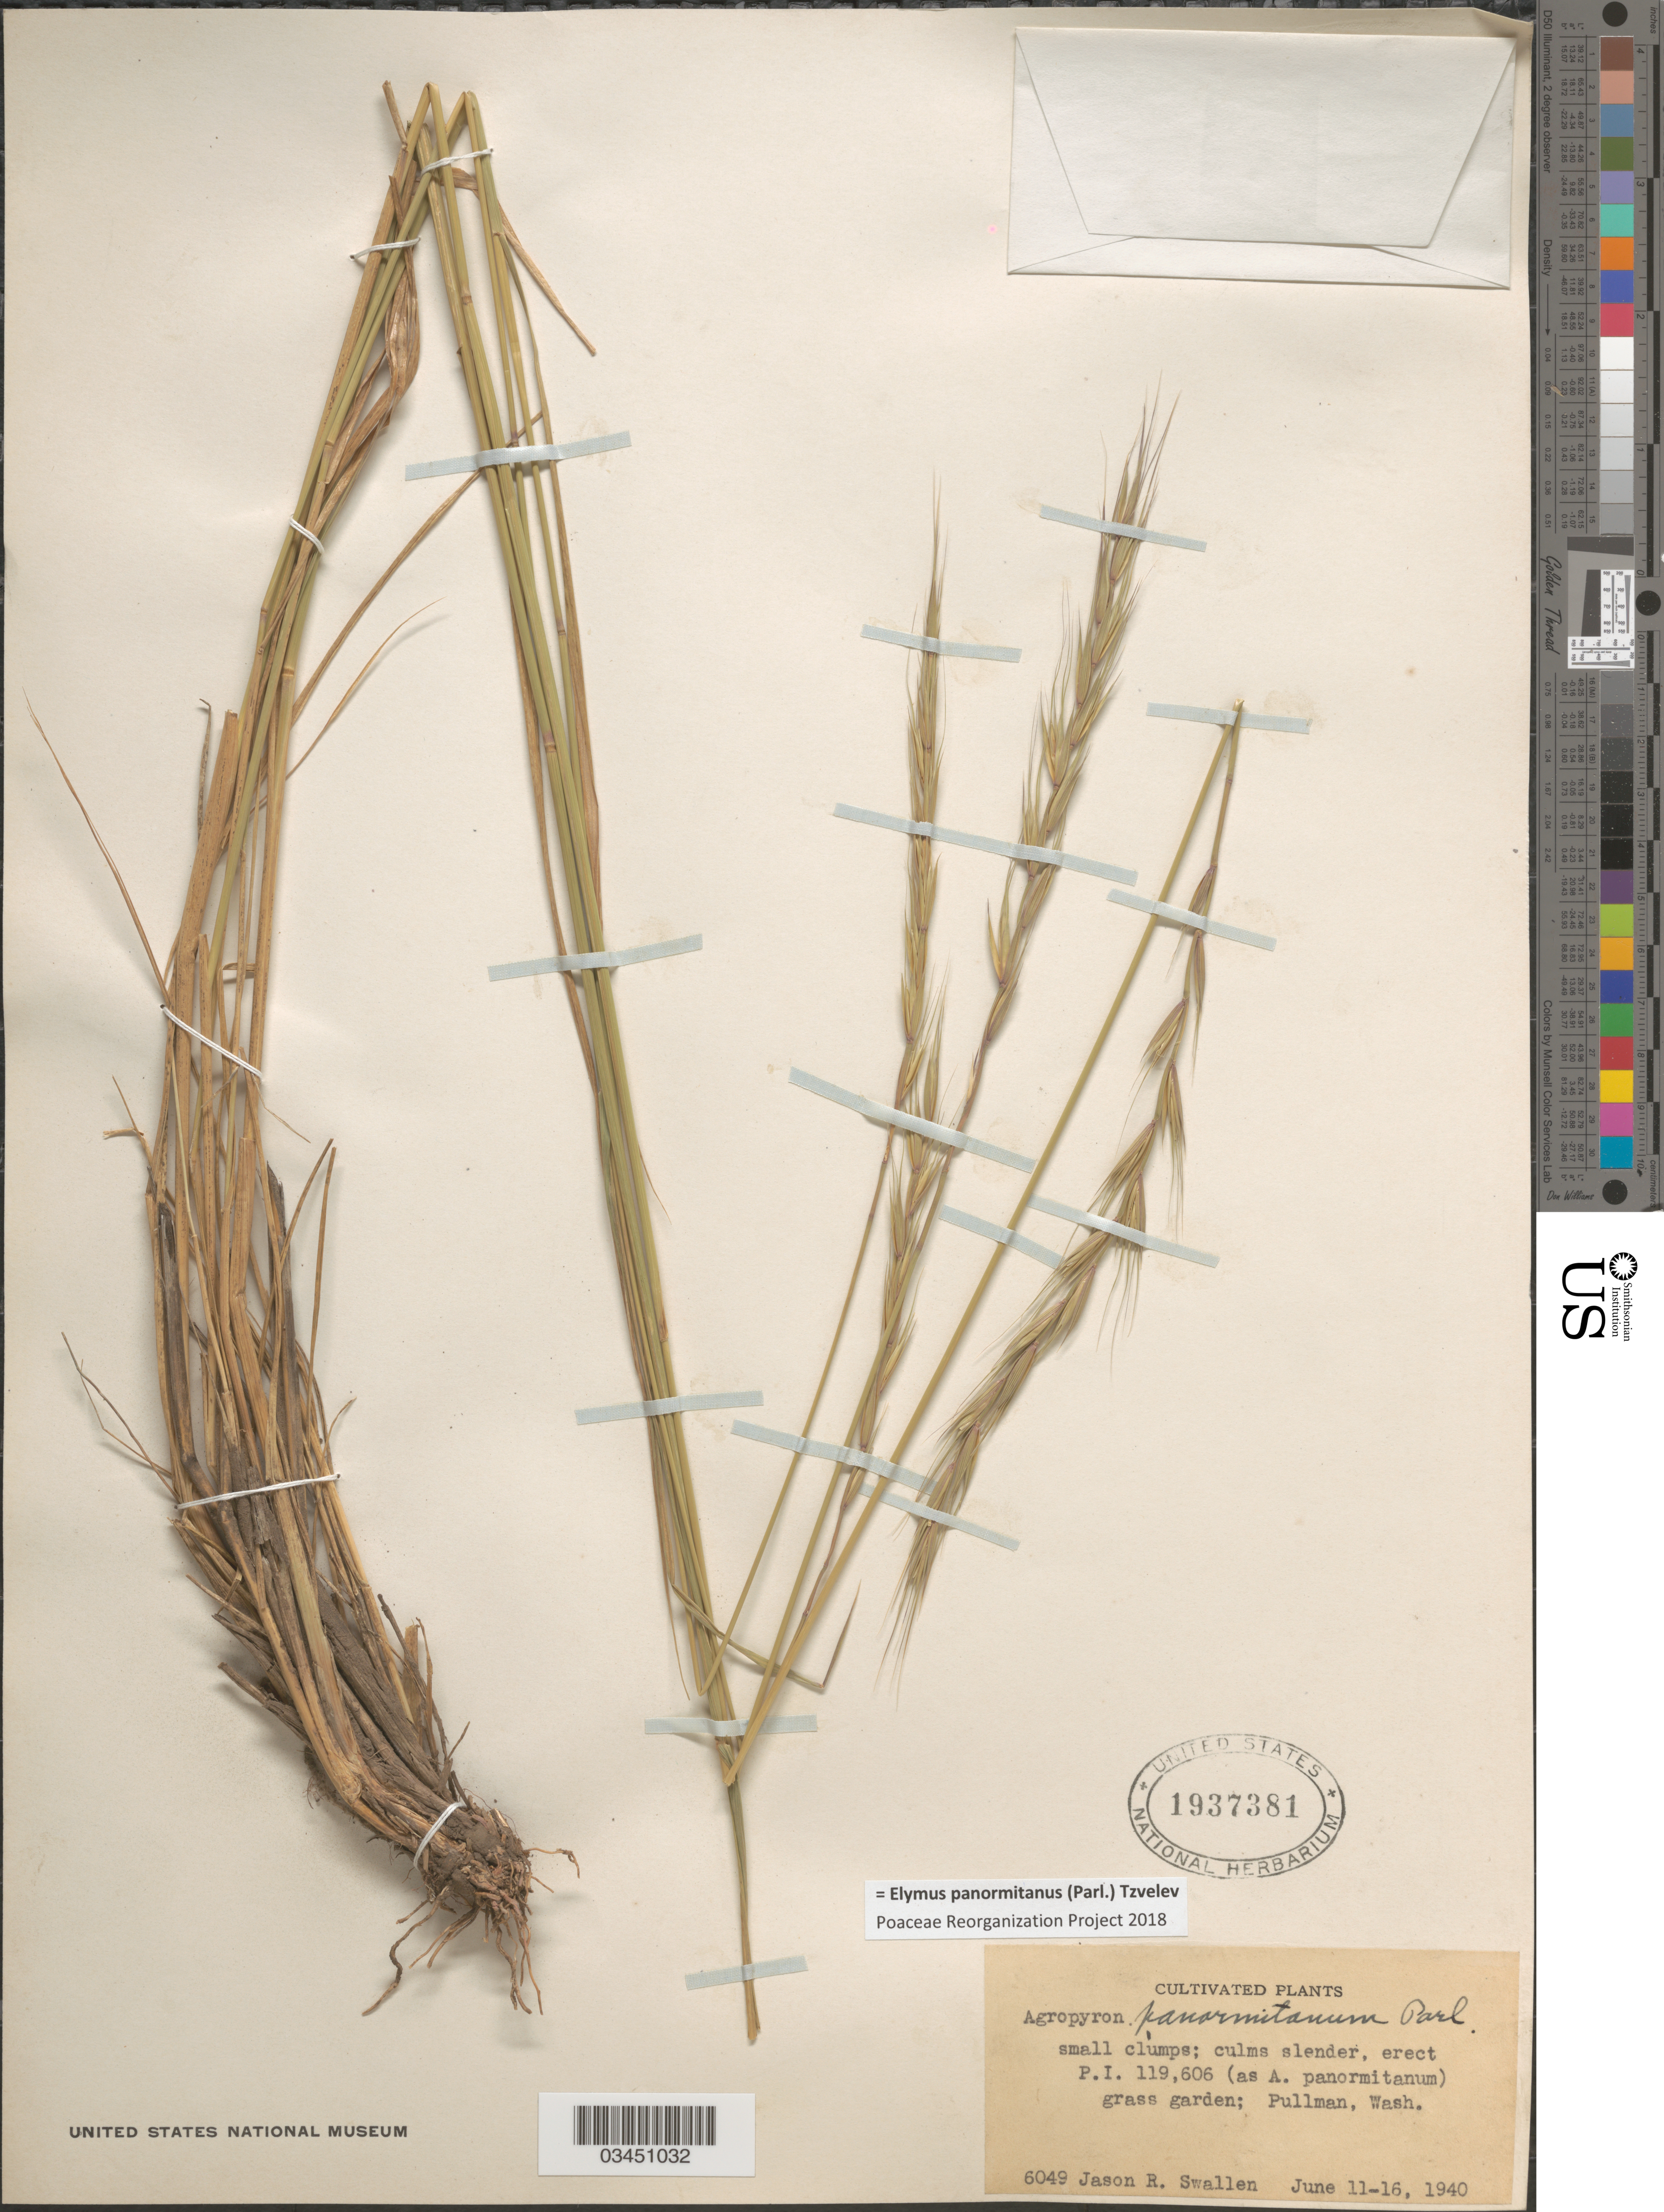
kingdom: Plantae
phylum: Tracheophyta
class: Liliopsida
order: Poales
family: Poaceae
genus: Elymus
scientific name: Elymus panormitanus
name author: (Parl.) Tzvelev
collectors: J. R. Swallen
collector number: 6049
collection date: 1940-06-11/1940-06-16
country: United States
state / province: Washington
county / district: Whitman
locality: Grass garden; Pullman.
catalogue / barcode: US 1937381